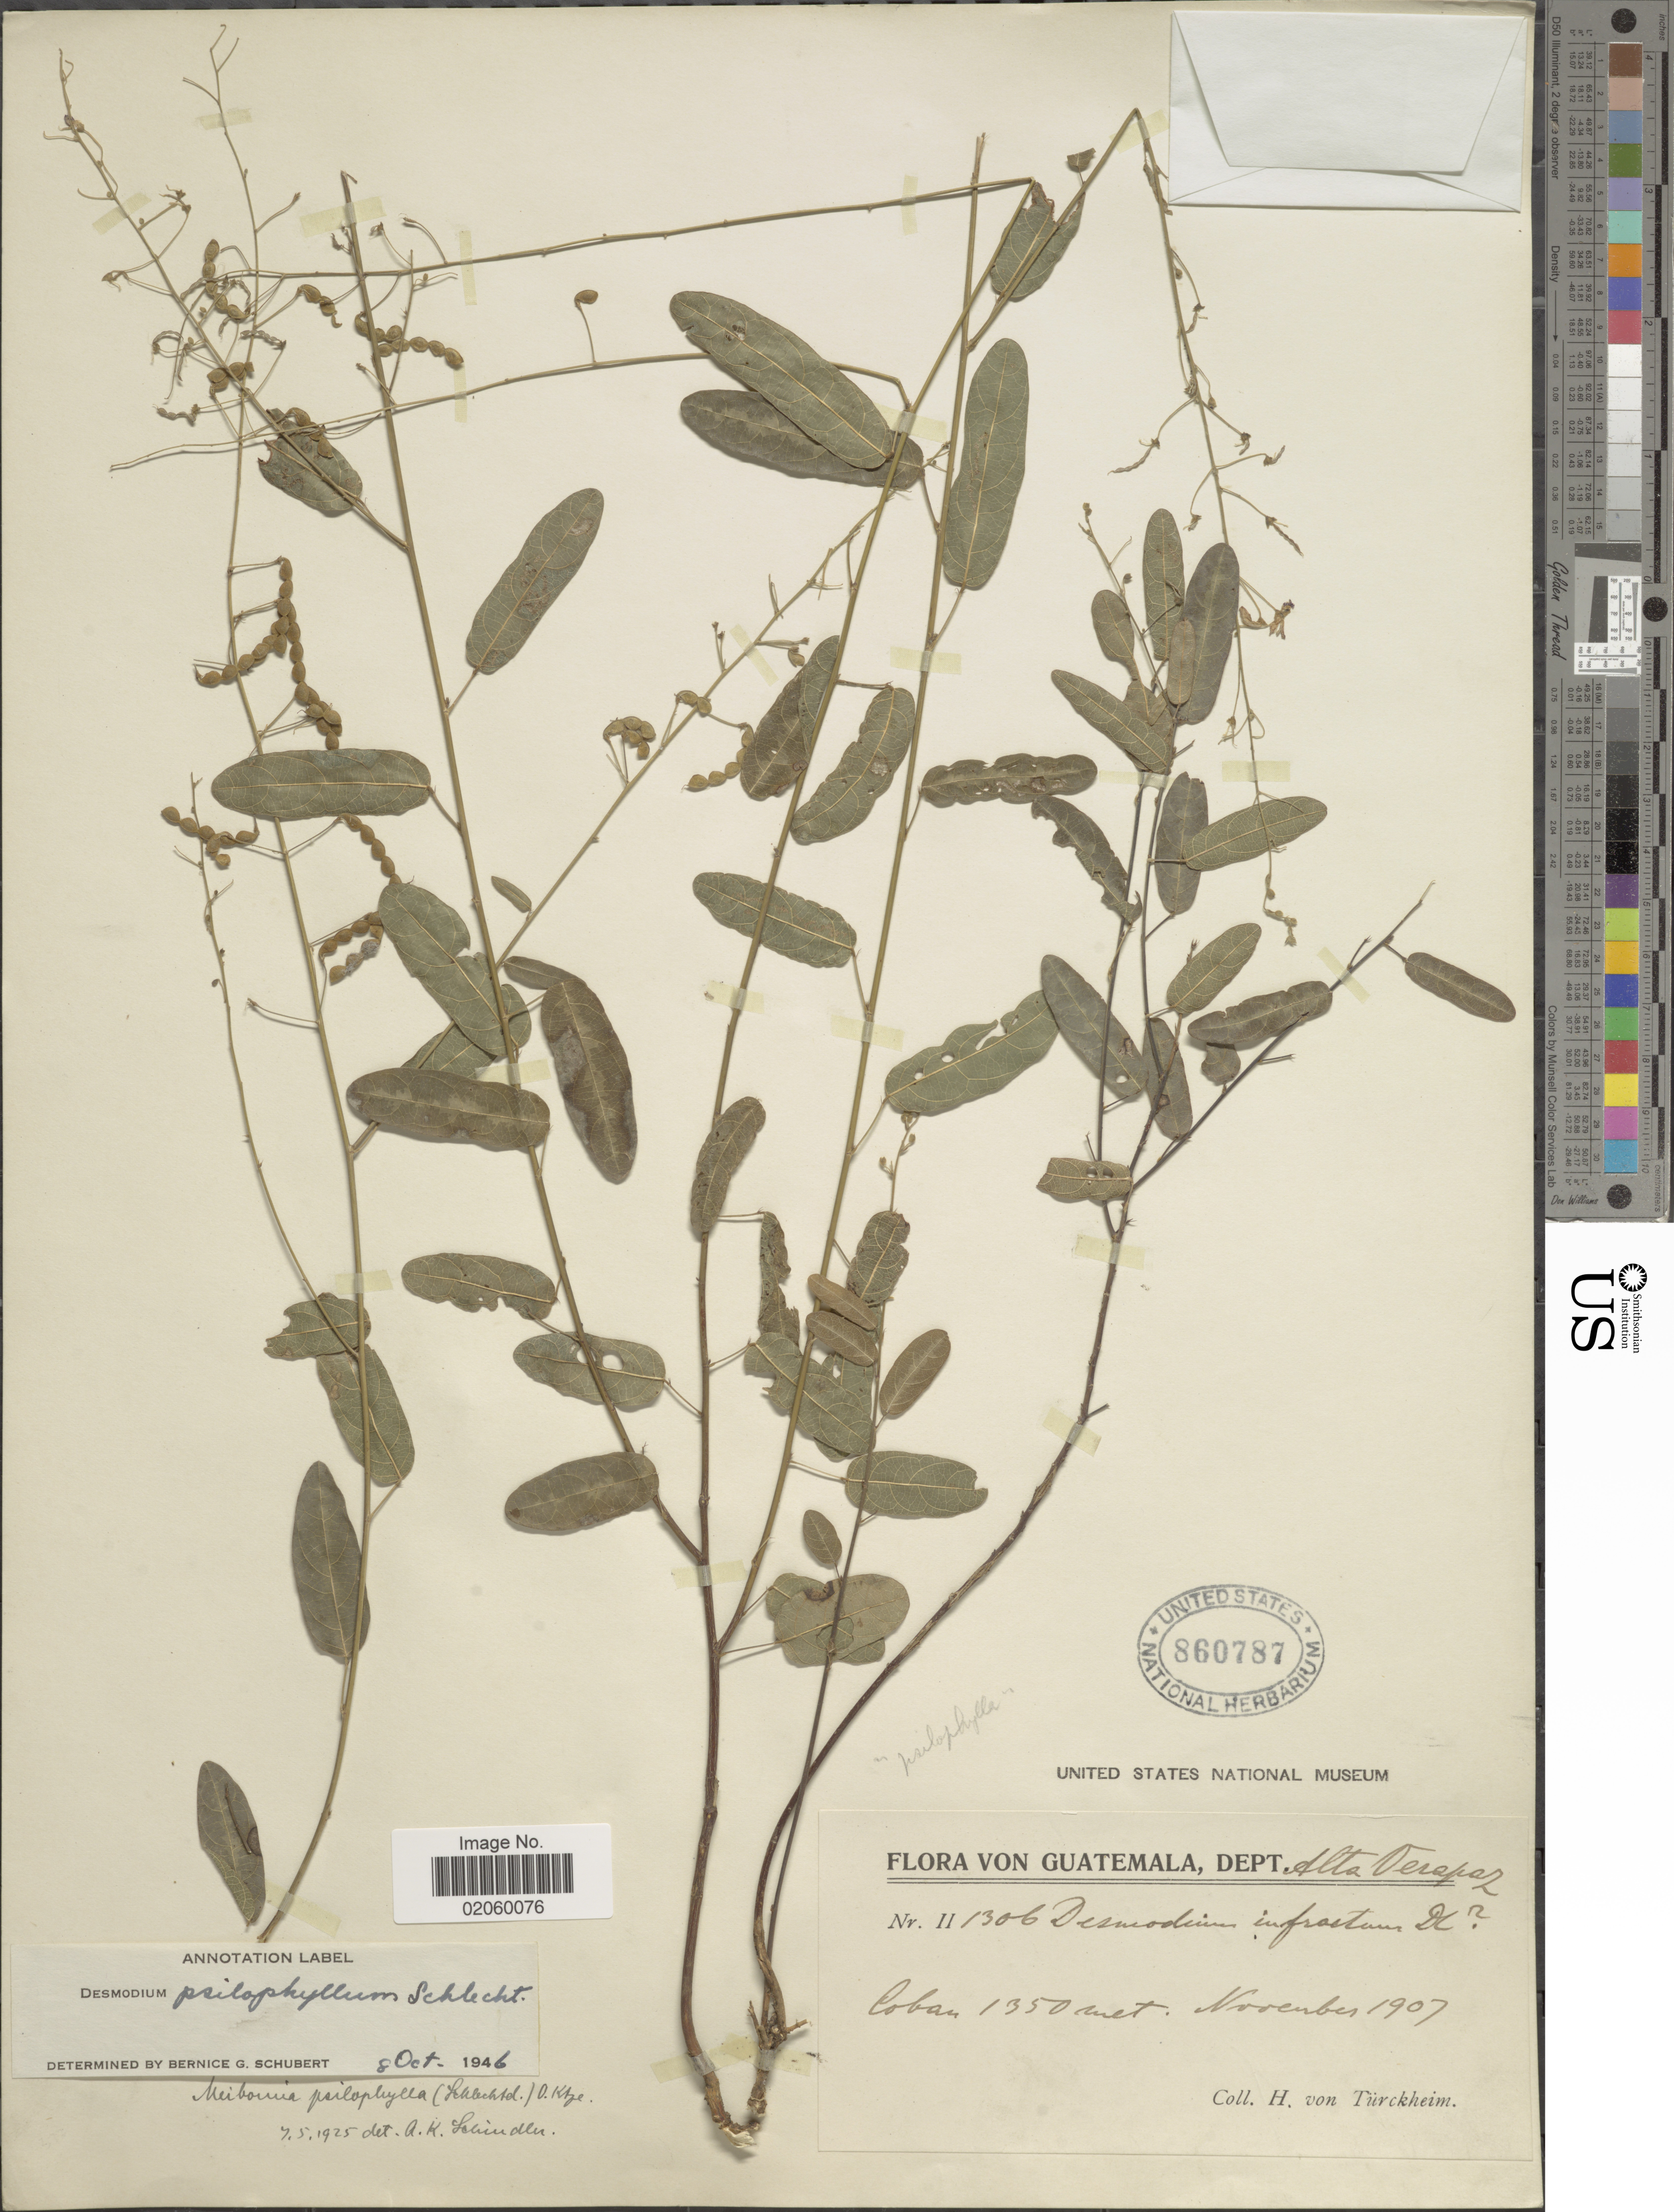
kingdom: Plantae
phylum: Tracheophyta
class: Magnoliopsida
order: Fabales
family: Fabaceae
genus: Desmodium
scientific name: Desmodium psilophyllum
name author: Schltdl.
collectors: H. von Türckheim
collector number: II 1306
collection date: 1907-11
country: Guatemala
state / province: Alta Verapaz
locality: Coban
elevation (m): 1350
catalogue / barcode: US 860787